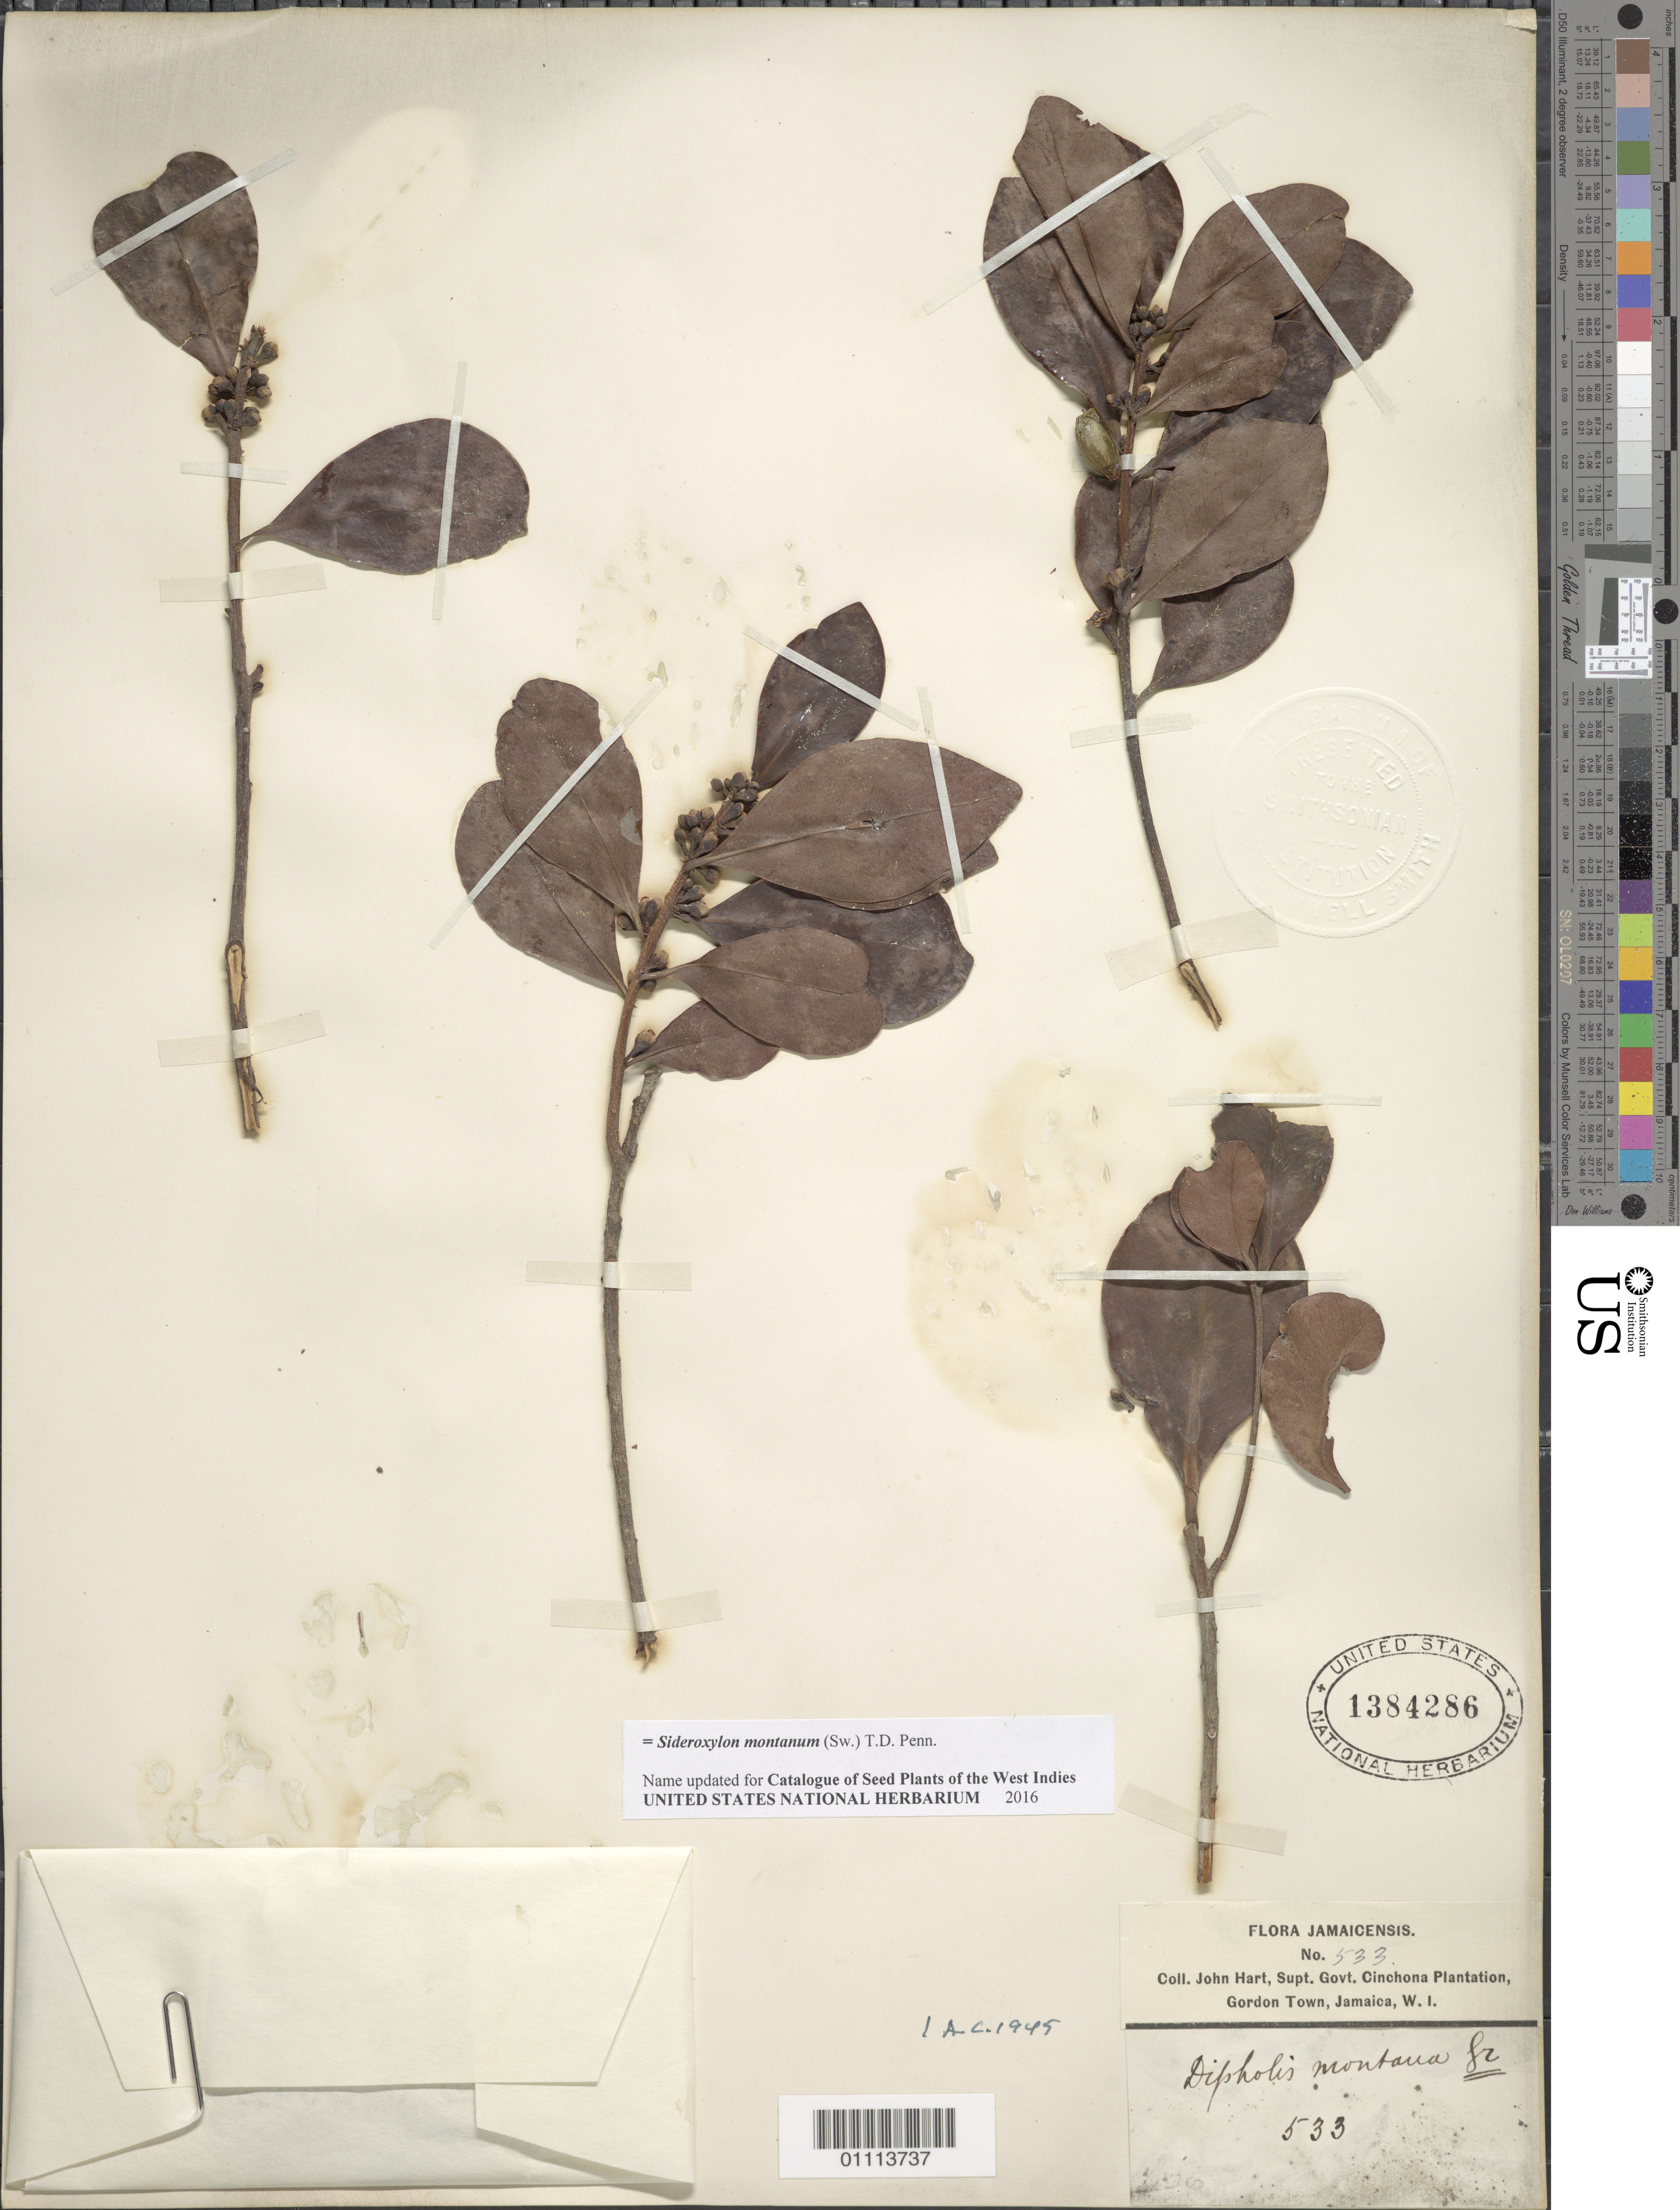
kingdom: Plantae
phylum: Tracheophyta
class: Magnoliopsida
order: Ericales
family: Sapotaceae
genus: Dipholis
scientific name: Dipholis montana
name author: (Sw.) Griseb.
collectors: J. Hart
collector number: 533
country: Jamaica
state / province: Saint Andrew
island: Jamaica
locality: Gordon Town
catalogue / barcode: US 1384286